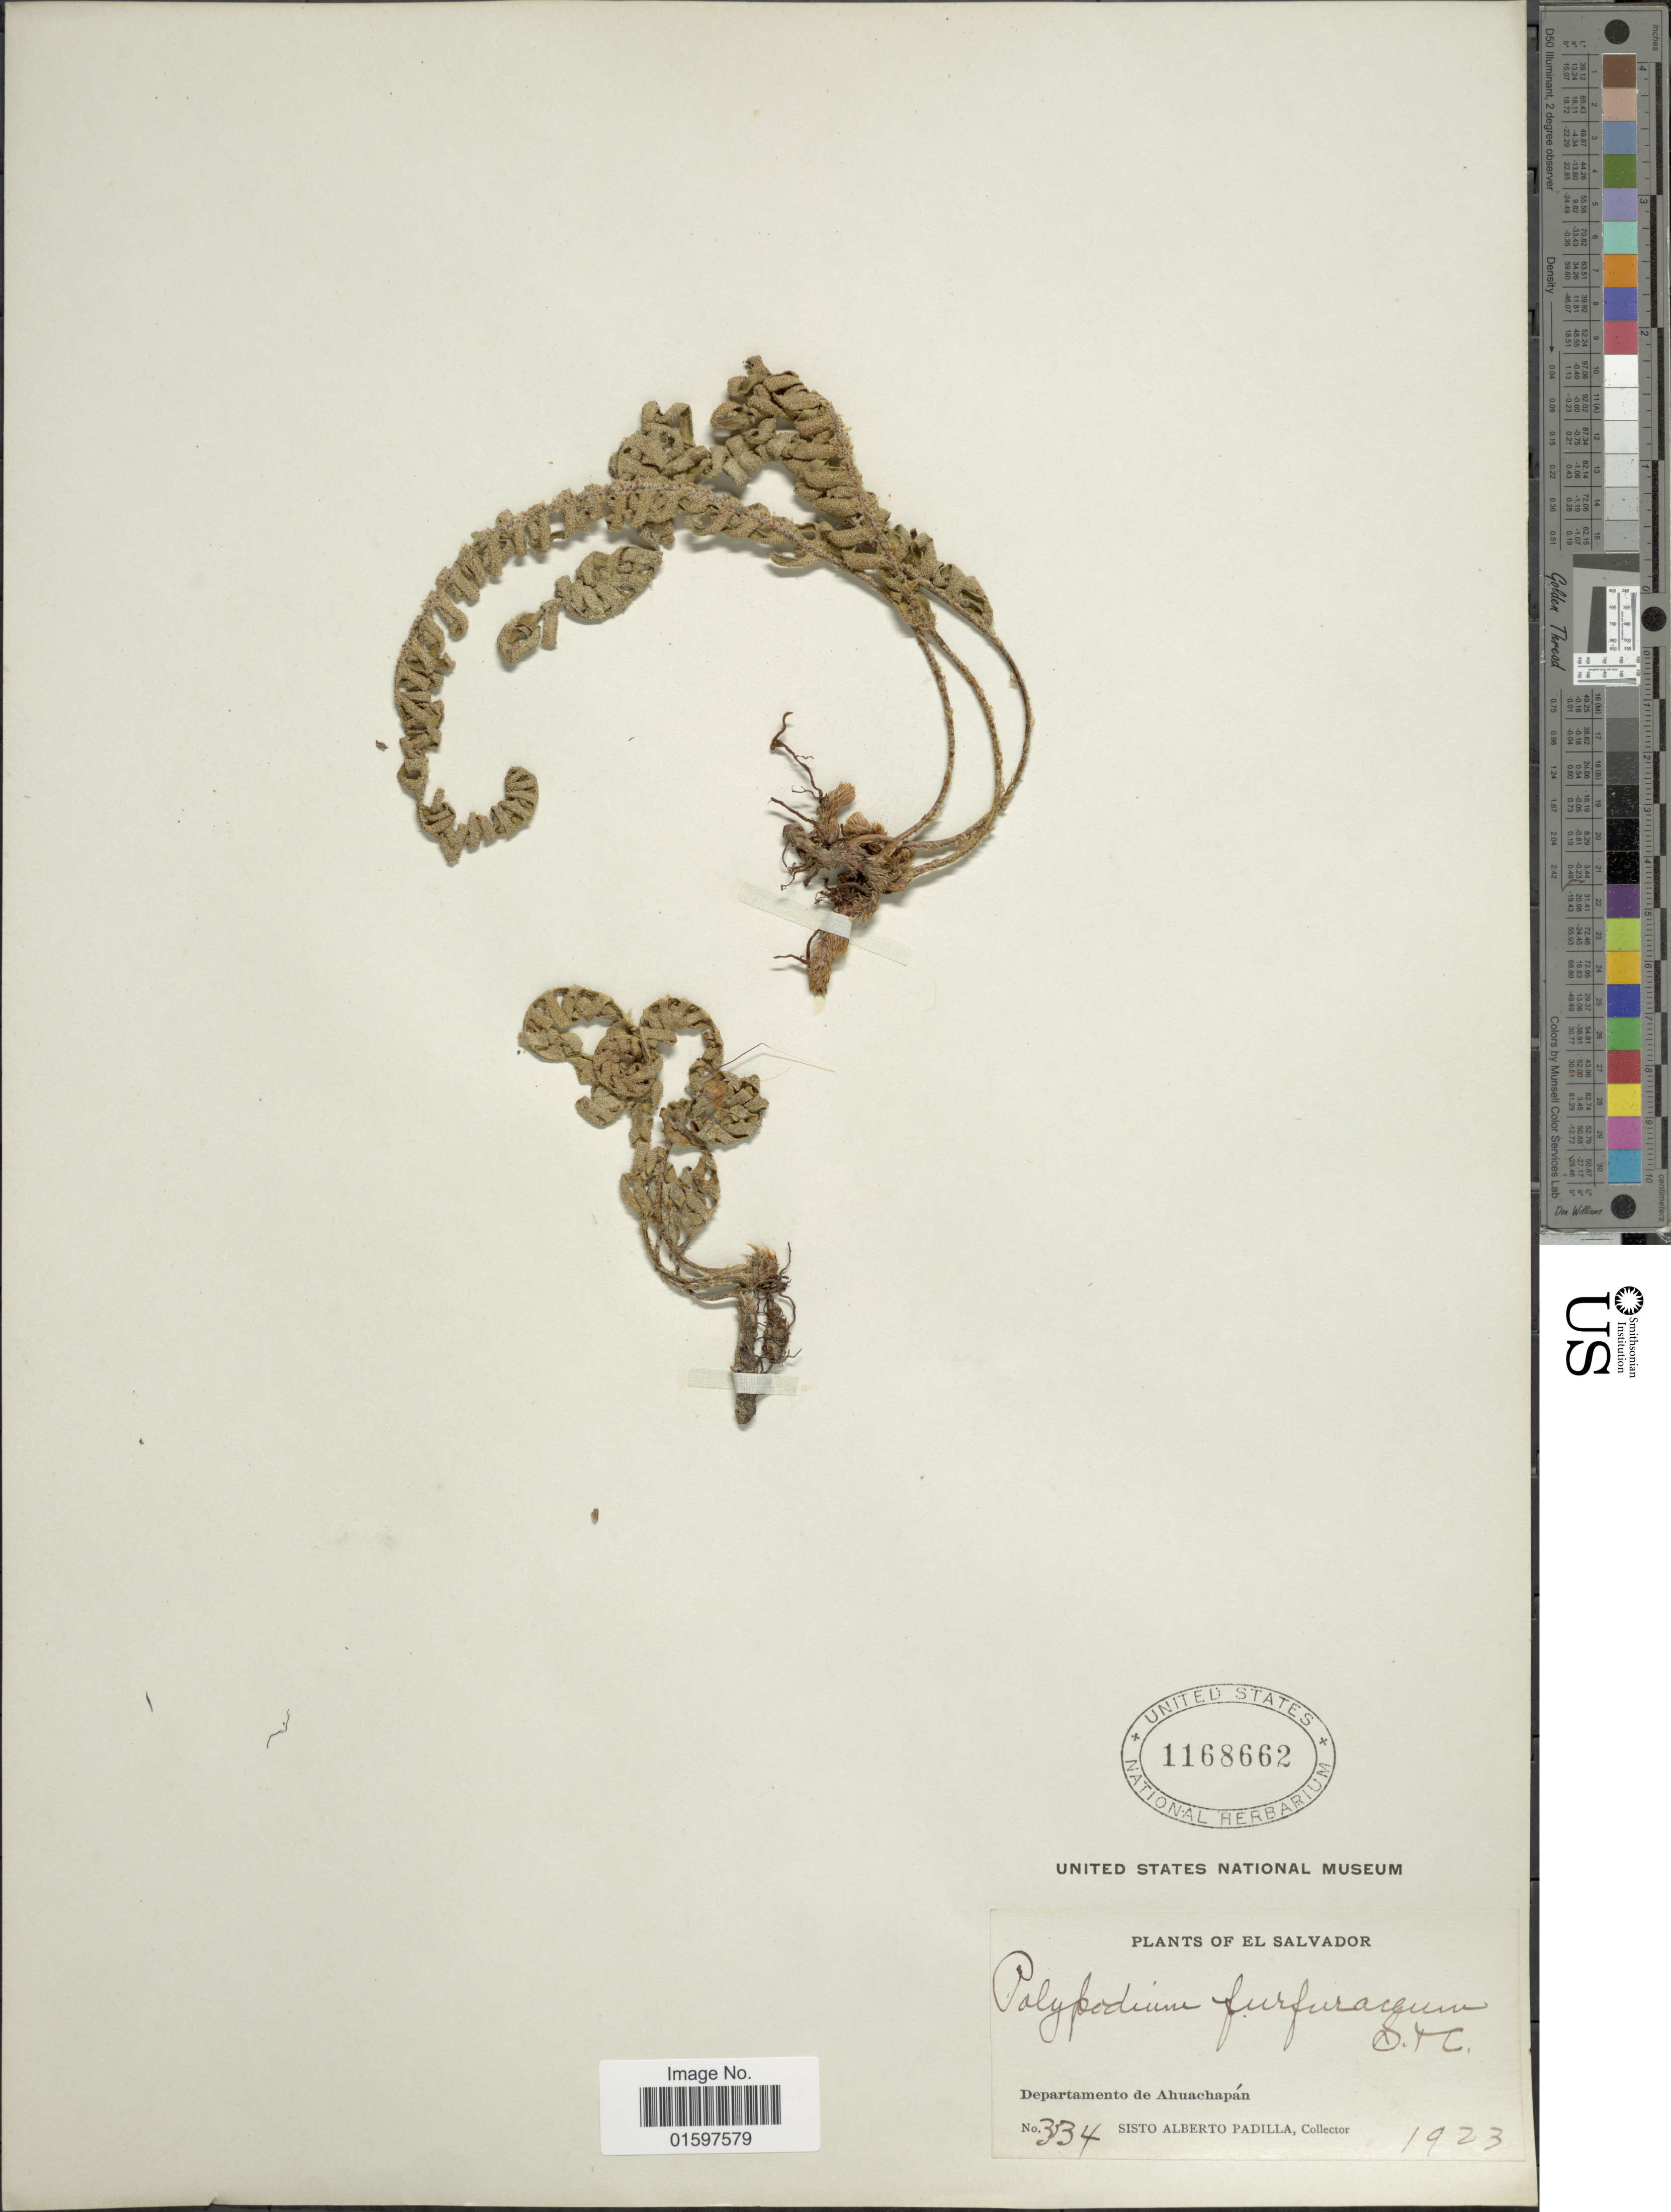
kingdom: Plantae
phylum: Tracheophyta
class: Polypodiopsida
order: Polypodiales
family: Polypodiaceae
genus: Pleopeltis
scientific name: Pleopeltis furfuracea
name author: (Schltdl. & Cham.) A.R. Sm. & Tejero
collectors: S. A. Padilla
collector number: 334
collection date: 1923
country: El Salvador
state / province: Ahuachapan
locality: Departamento de Ahuachapán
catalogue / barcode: US 1168662